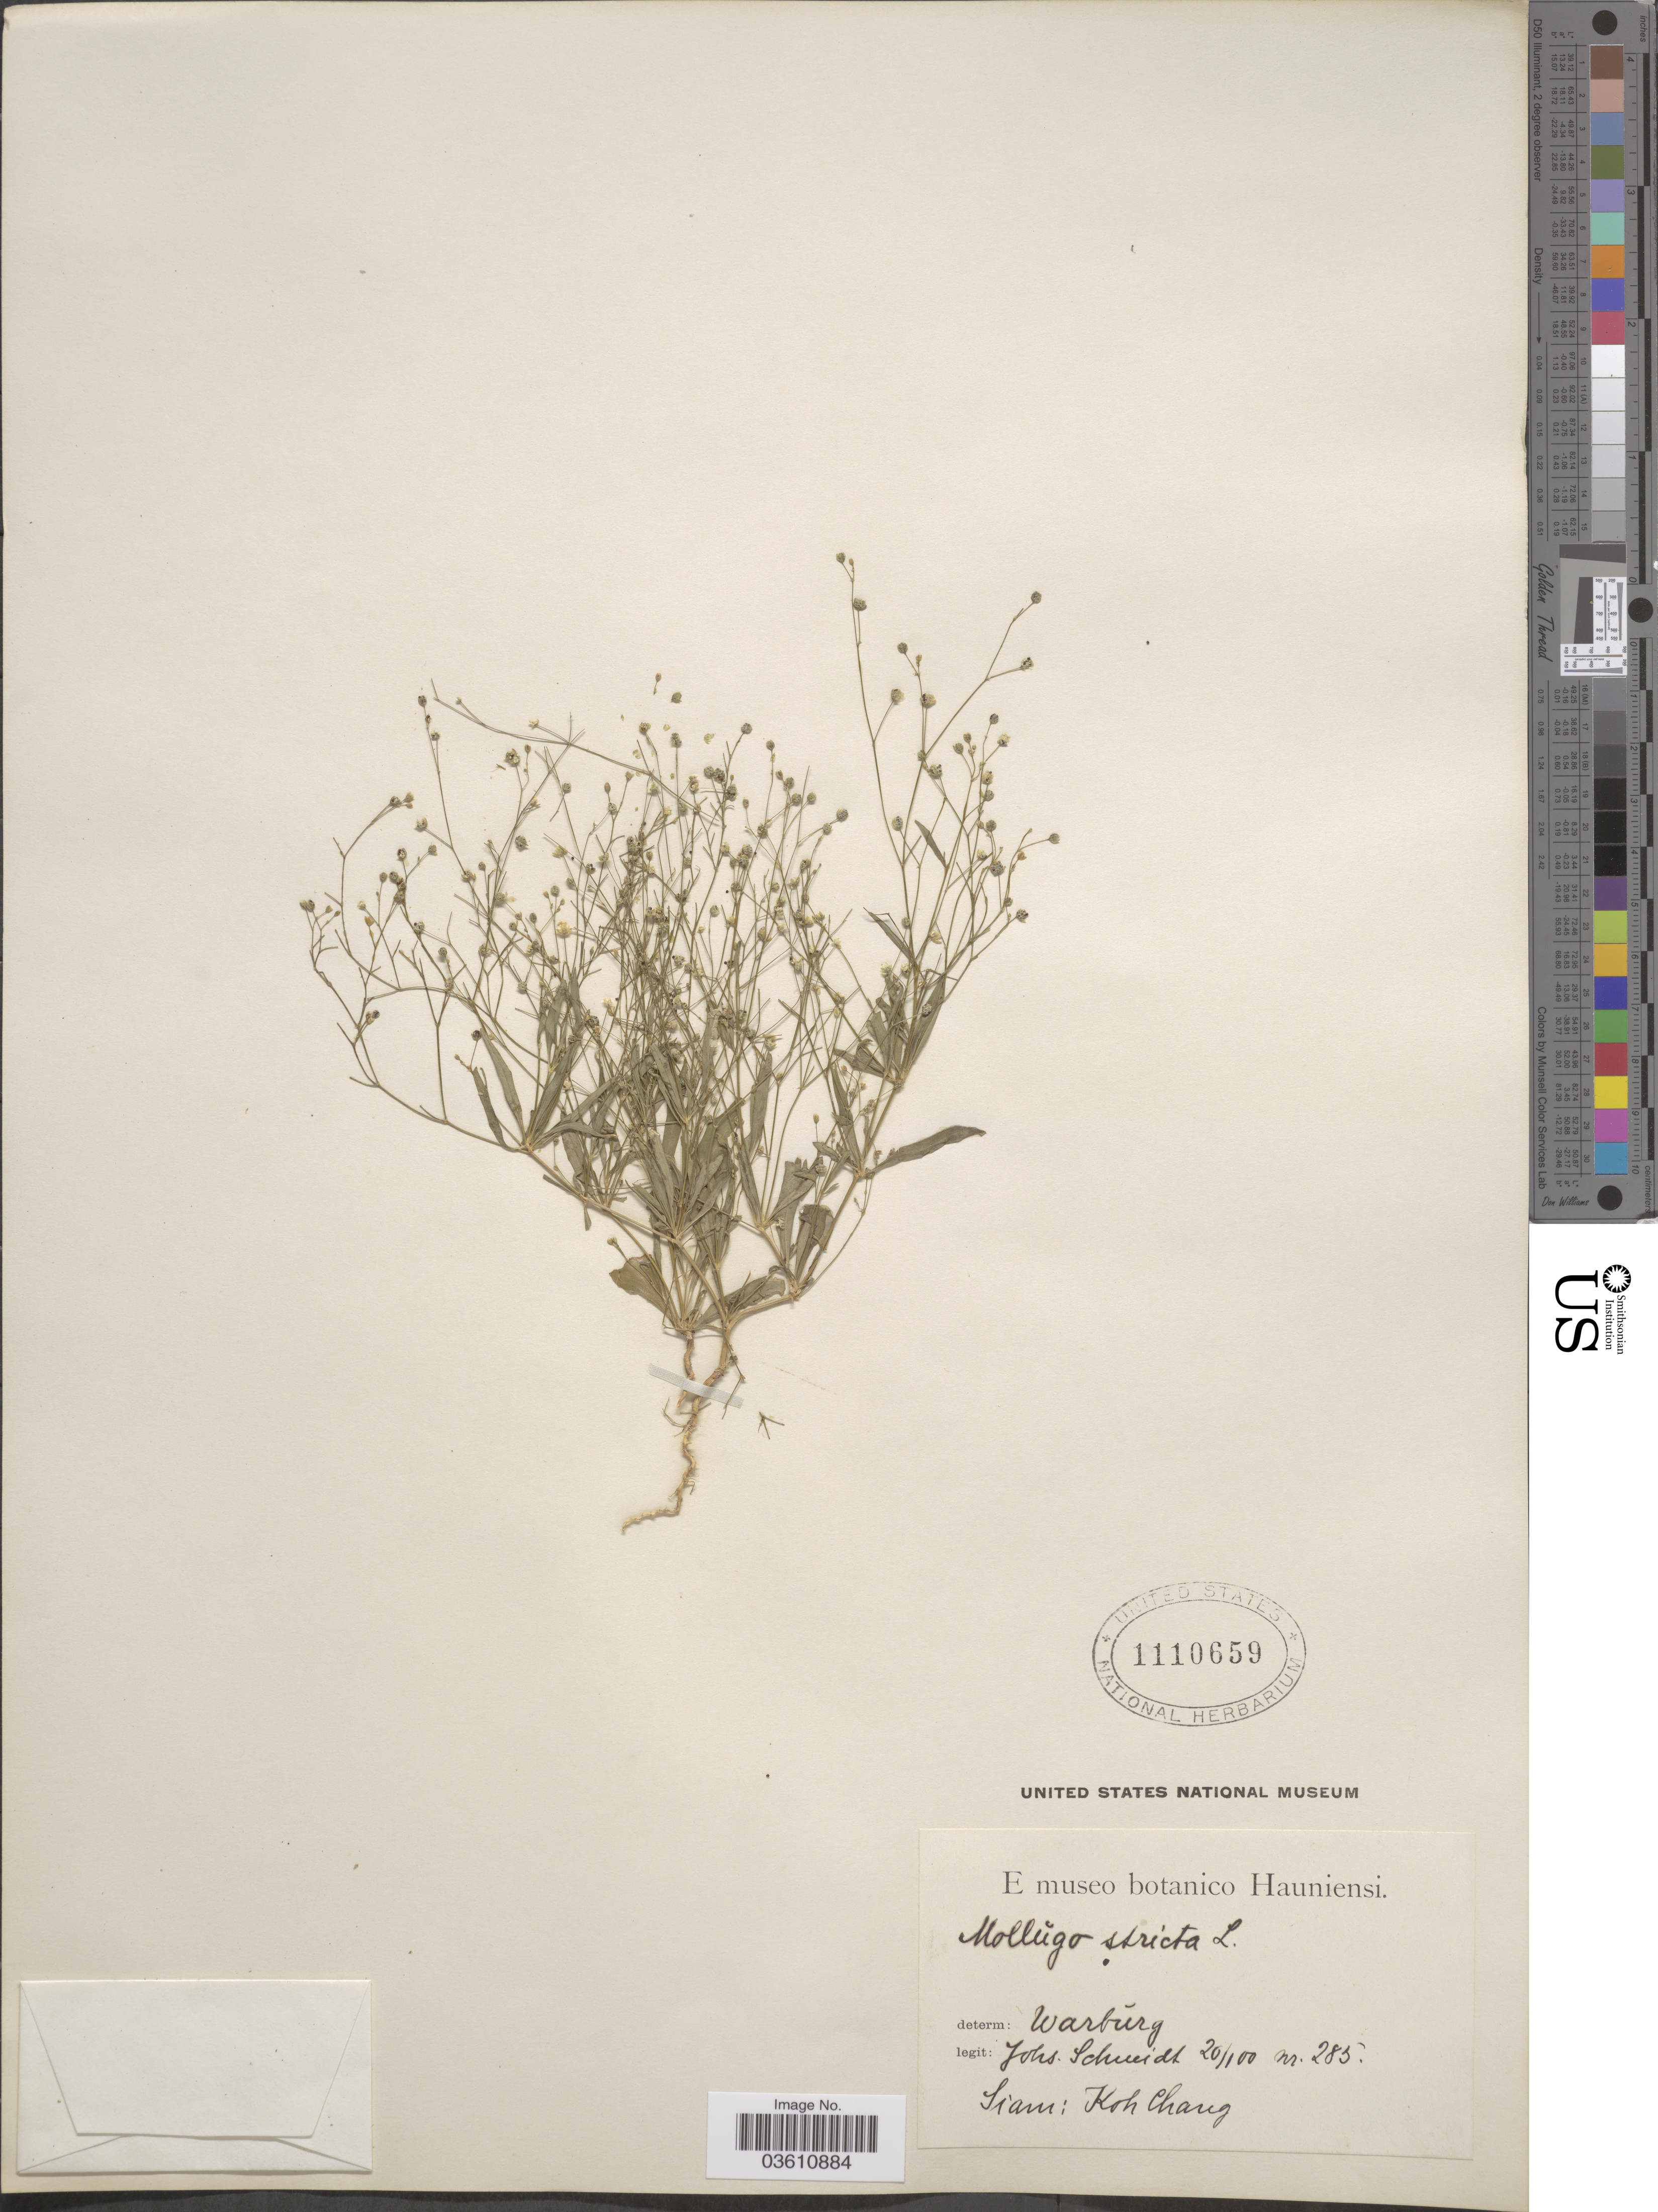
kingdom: Plantae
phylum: Tracheophyta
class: Magnoliopsida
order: Caryophyllales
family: Molluginaceae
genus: Trigastrotheca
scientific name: Trigastrotheca pentaphylla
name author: (L.) Thulin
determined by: Strong, Mark T., (BOT), Smithsonian Institution - National Museum of Natural History (UNITED STATES)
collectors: J. Schmidt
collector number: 285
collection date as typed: Transcribed d/m/y: 20/1/0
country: Thailand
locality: Siam: Koh Chang.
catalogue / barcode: US 1110659